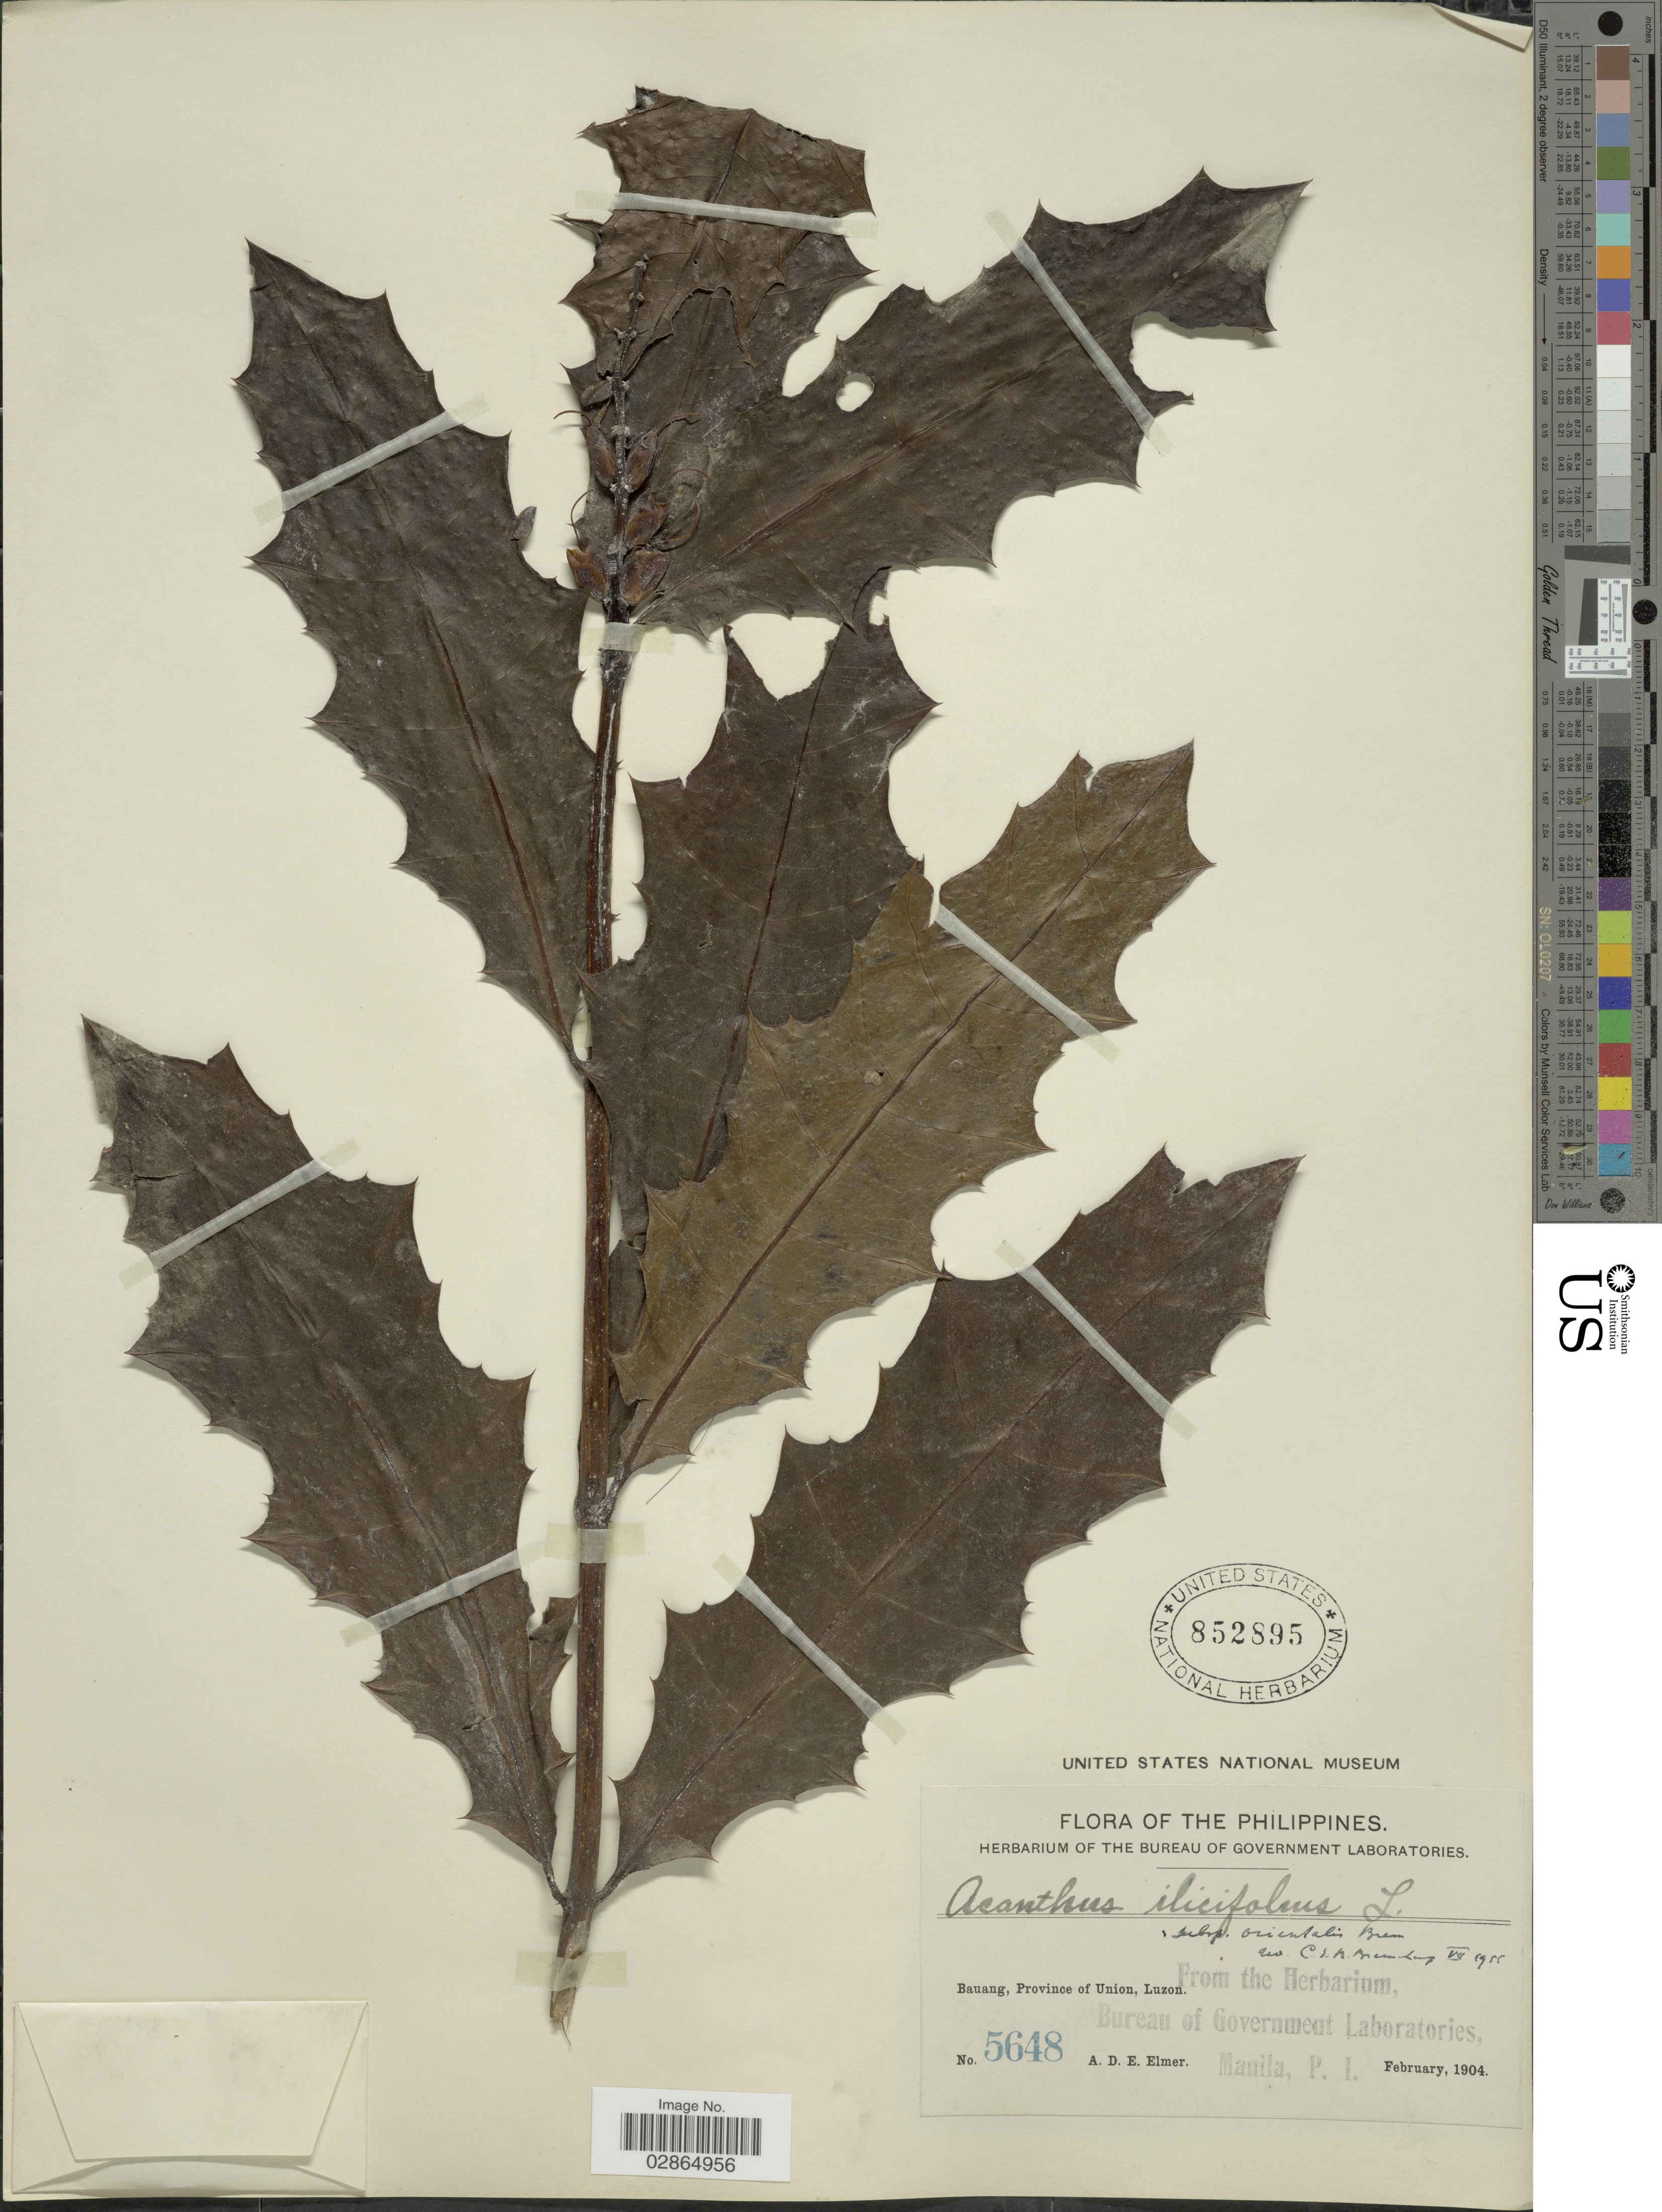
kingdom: Plantae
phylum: Tracheophyta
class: Magnoliopsida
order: Lamiales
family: Acanthaceae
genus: Acanthus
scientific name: Acanthus ilicifolius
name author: L.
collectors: A. D. E. Elmer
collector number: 5648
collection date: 1904-02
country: Philippines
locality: Bauang, Province of Union, Luzon.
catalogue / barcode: US 852895